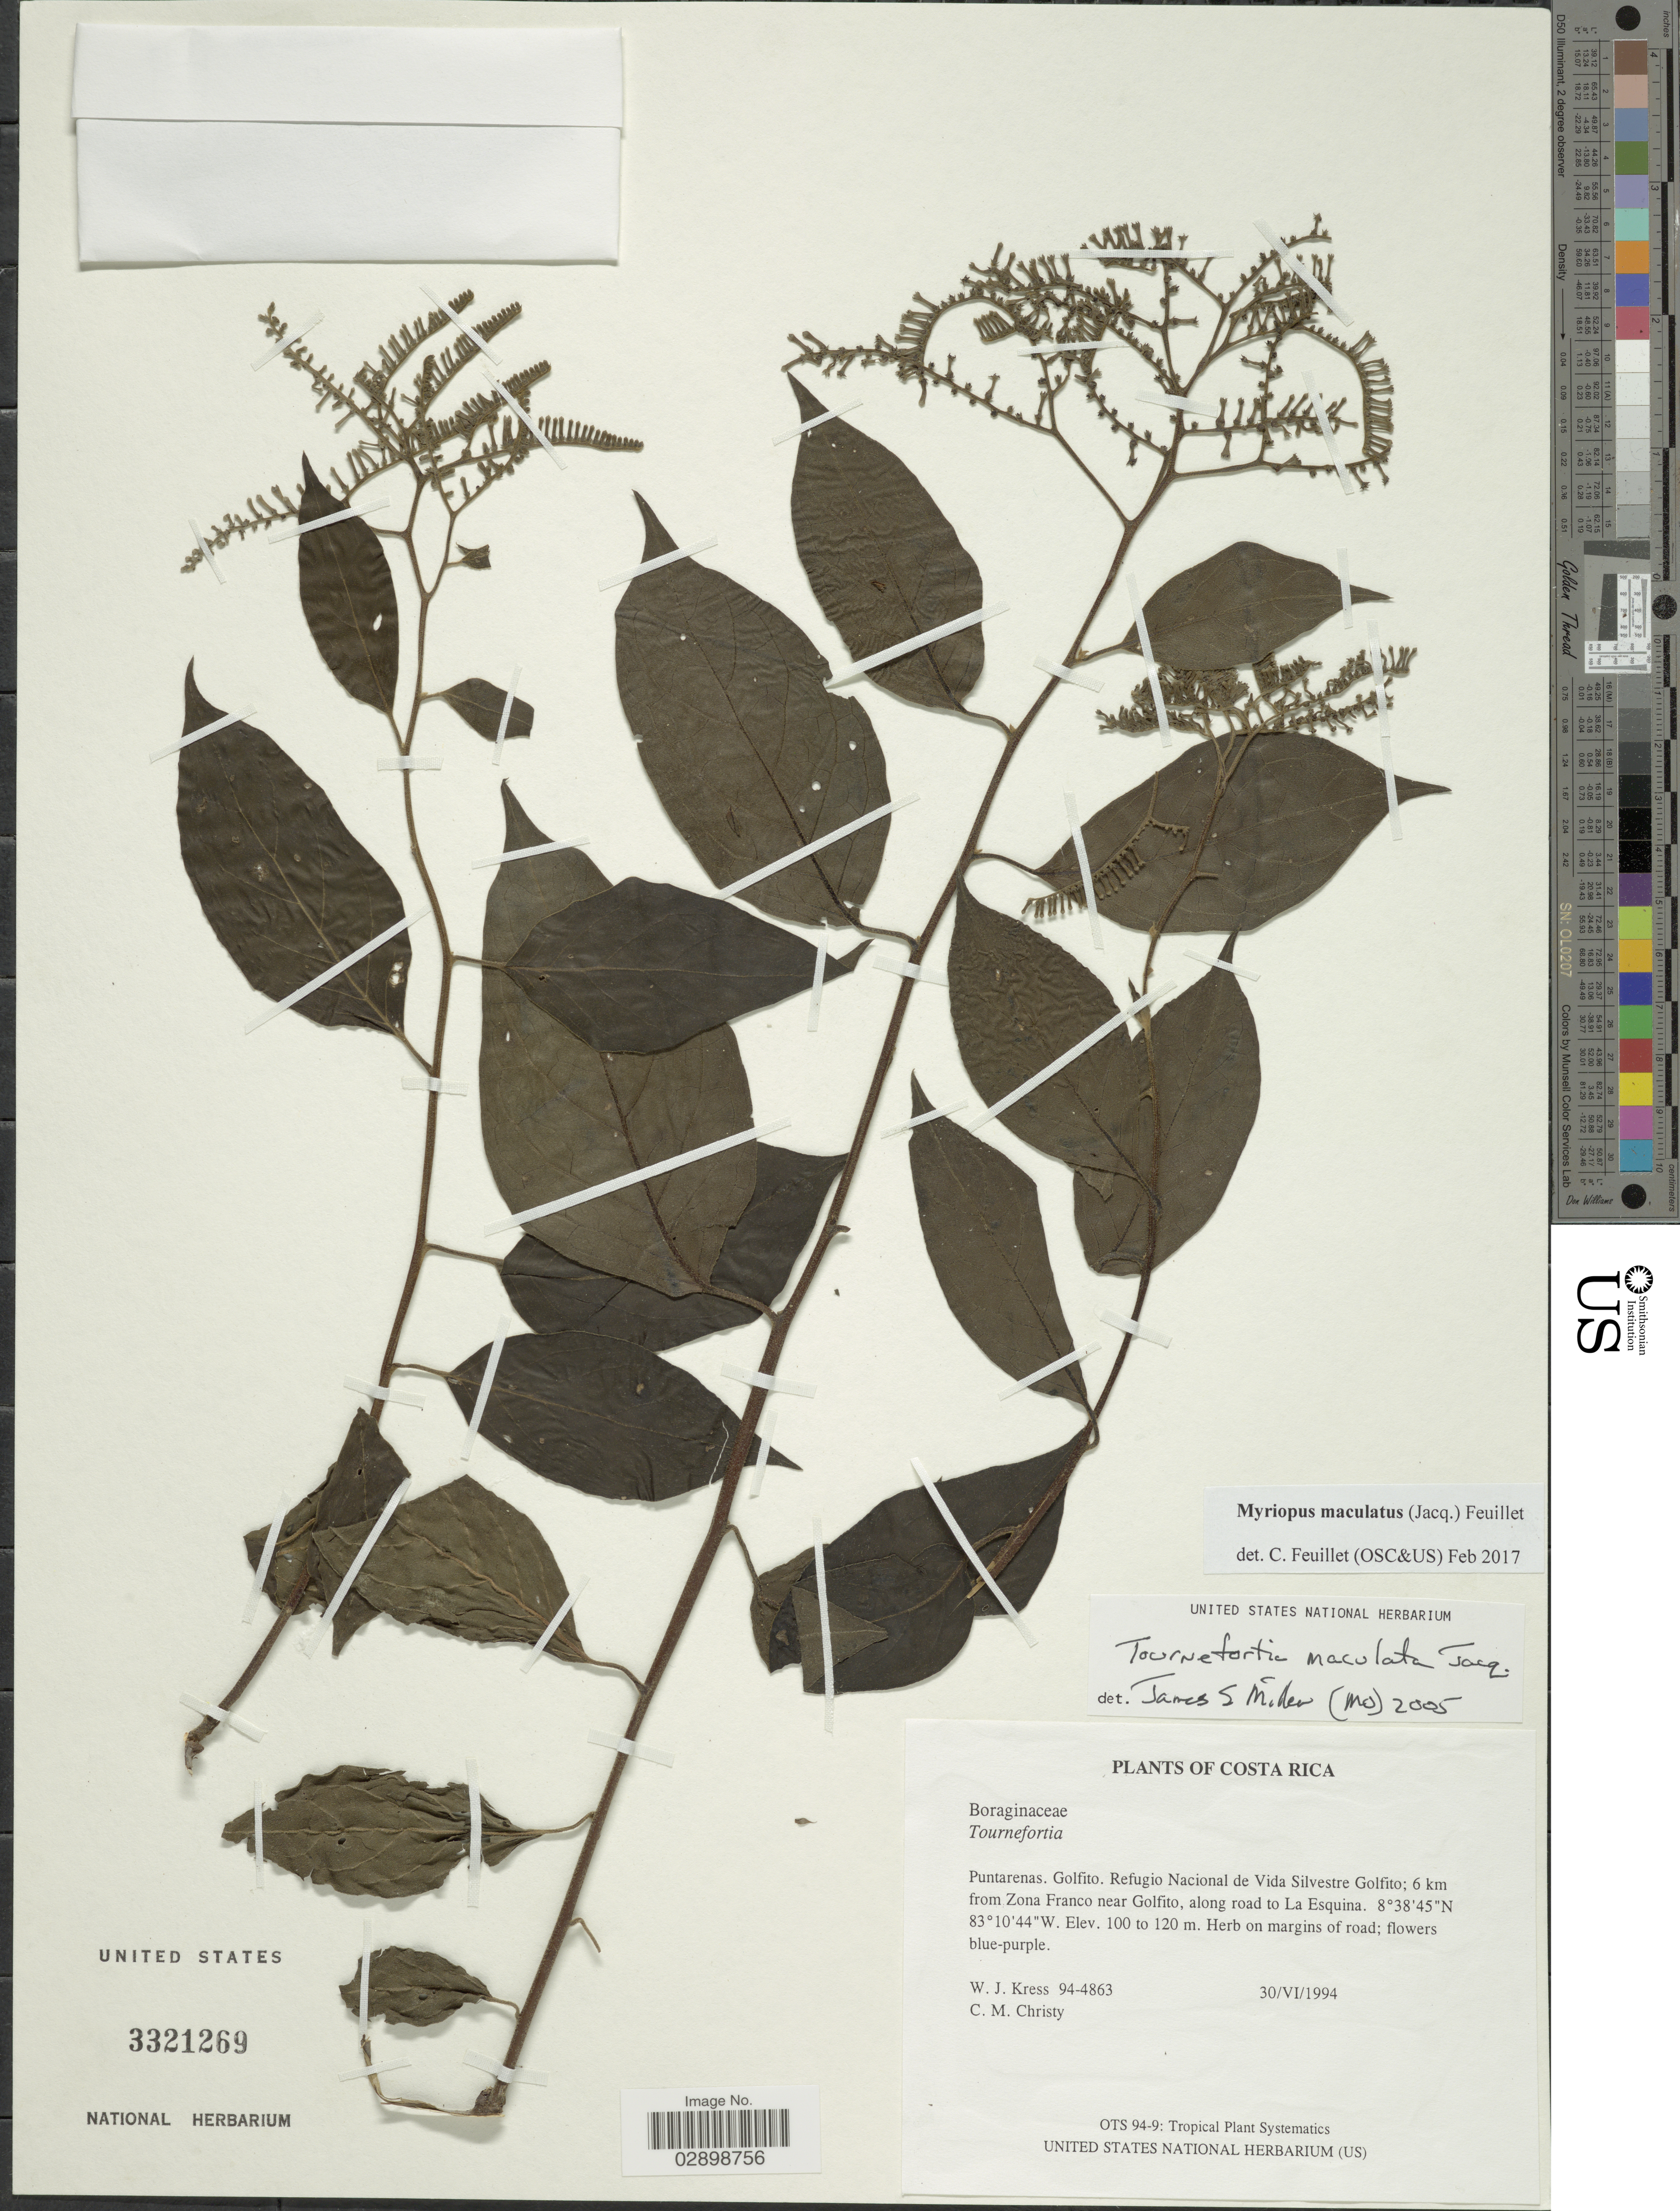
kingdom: Plantae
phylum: Tracheophyta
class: Magnoliopsida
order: Boraginales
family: Heliotropiaceae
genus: Myriopus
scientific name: Myriopus maculatus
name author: (Jacq.) Feuillet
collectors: W. J. Kress & C. M. Christy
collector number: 94-4863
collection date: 1994-06-30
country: Costa Rica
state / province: Puntarenas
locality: Golfito. Refugio Nacional de Vida Silvestre Glofito; 6 km from Zona Franco near Golfito, along road to La Esquina.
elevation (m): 100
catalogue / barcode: US 3321269